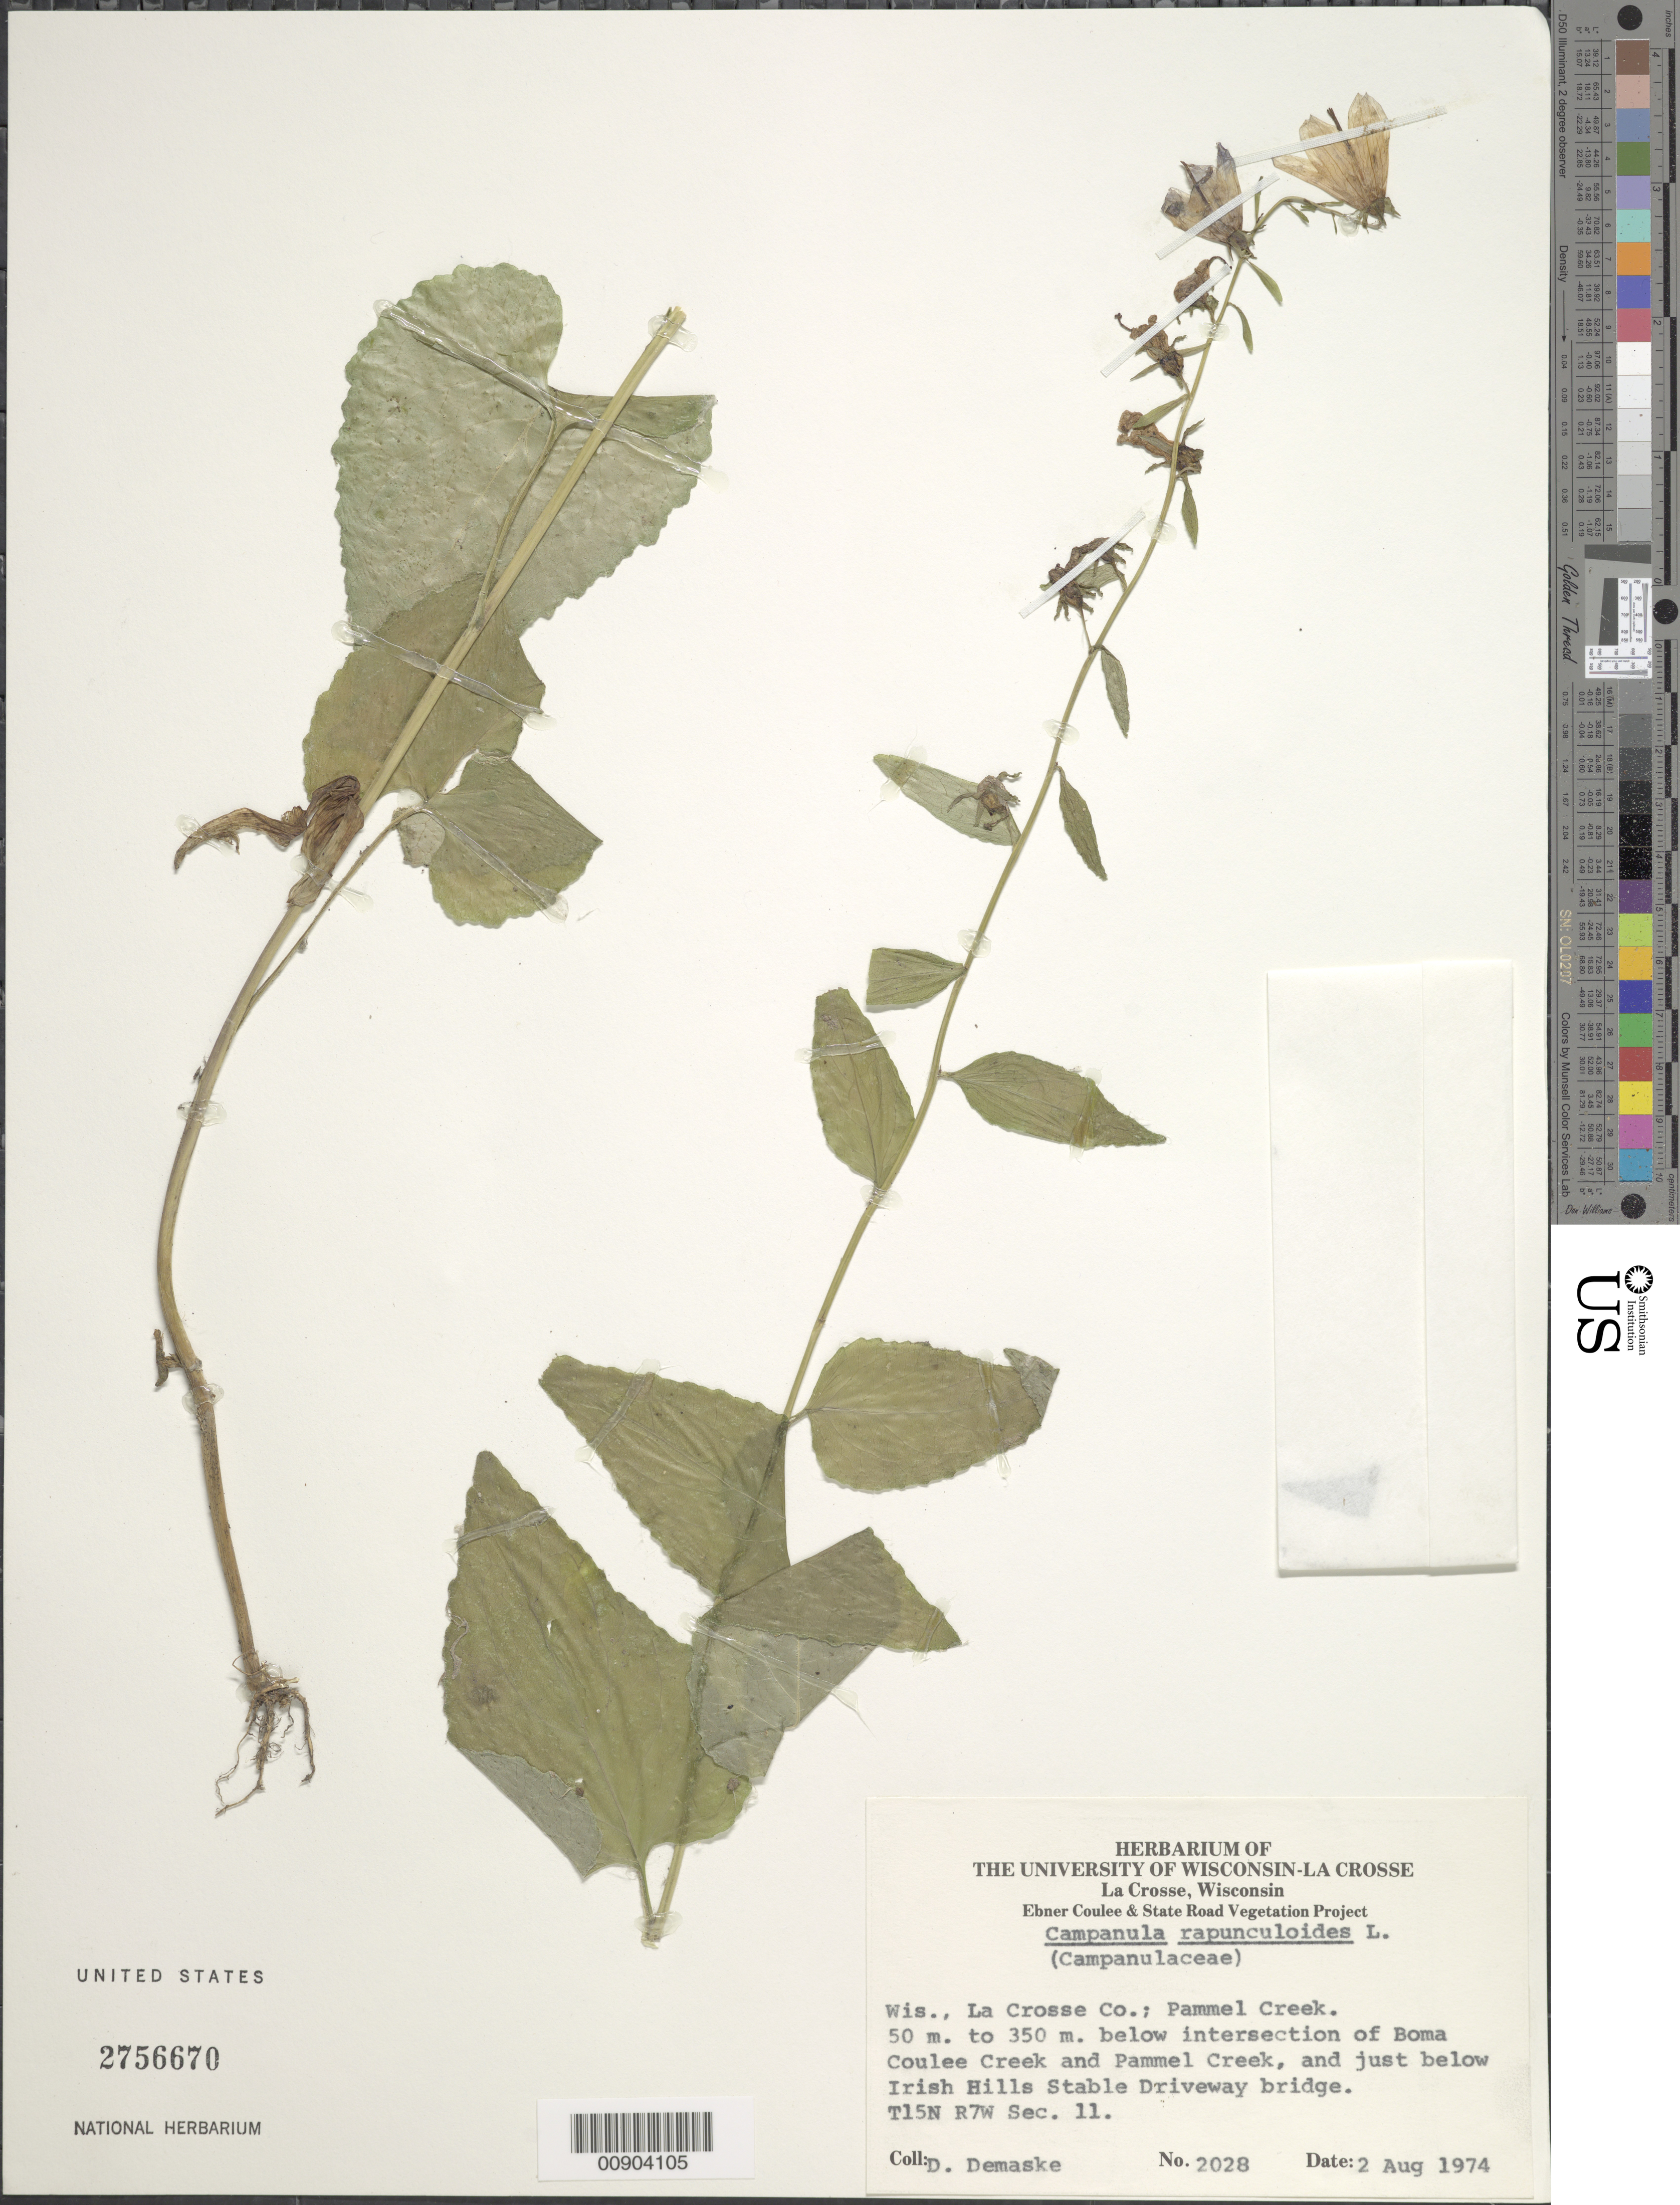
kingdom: Plantae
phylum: Tracheophyta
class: Magnoliopsida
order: Asterales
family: Campanulaceae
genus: Campanula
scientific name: Campanula rapunculoides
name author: L.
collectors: E. L. Braun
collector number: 2028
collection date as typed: VII - 6 - 04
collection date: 1904-07-06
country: United States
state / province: Ohio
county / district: Hamilton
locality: Spring Grove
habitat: fields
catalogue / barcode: US 2756670